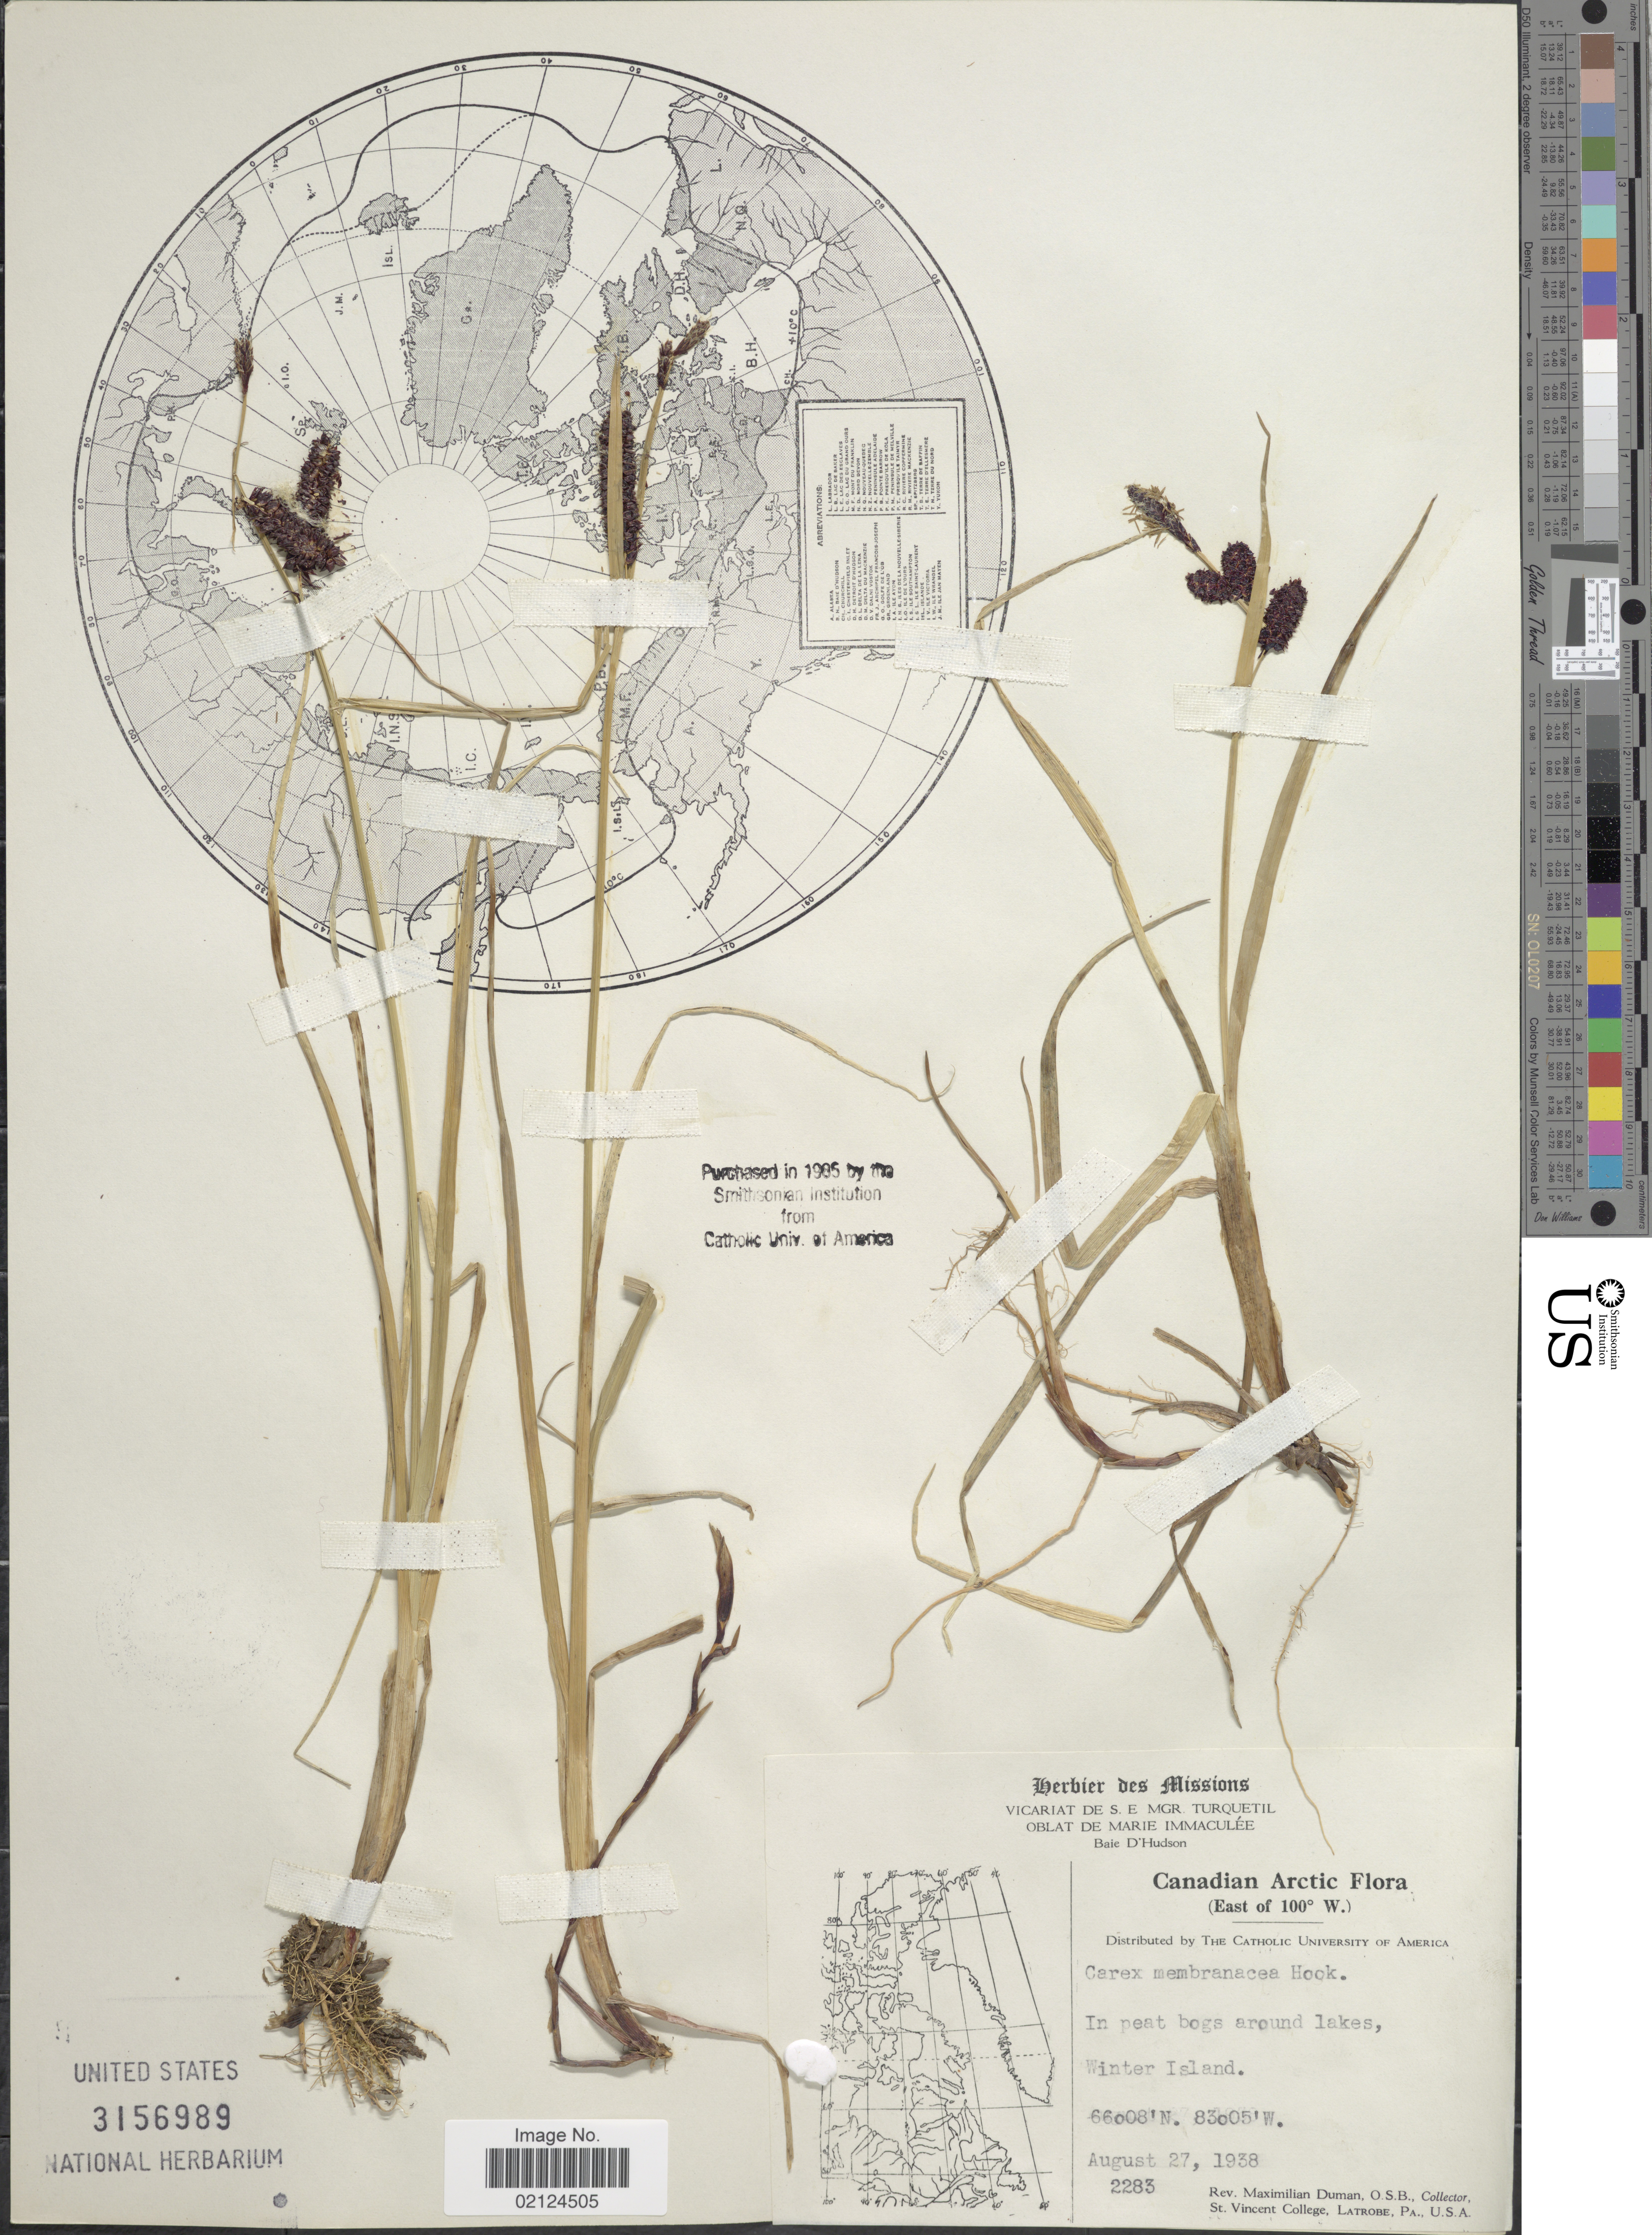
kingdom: Plantae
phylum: Tracheophyta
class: Liliopsida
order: Poales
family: Cyperaceae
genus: Carex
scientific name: Carex membranacea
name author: Hook.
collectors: M. Duman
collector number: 2283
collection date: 1938-08-27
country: Canada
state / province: Nunavut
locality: Arctic, (East of 100° W.) Winter Island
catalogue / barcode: US 3156989